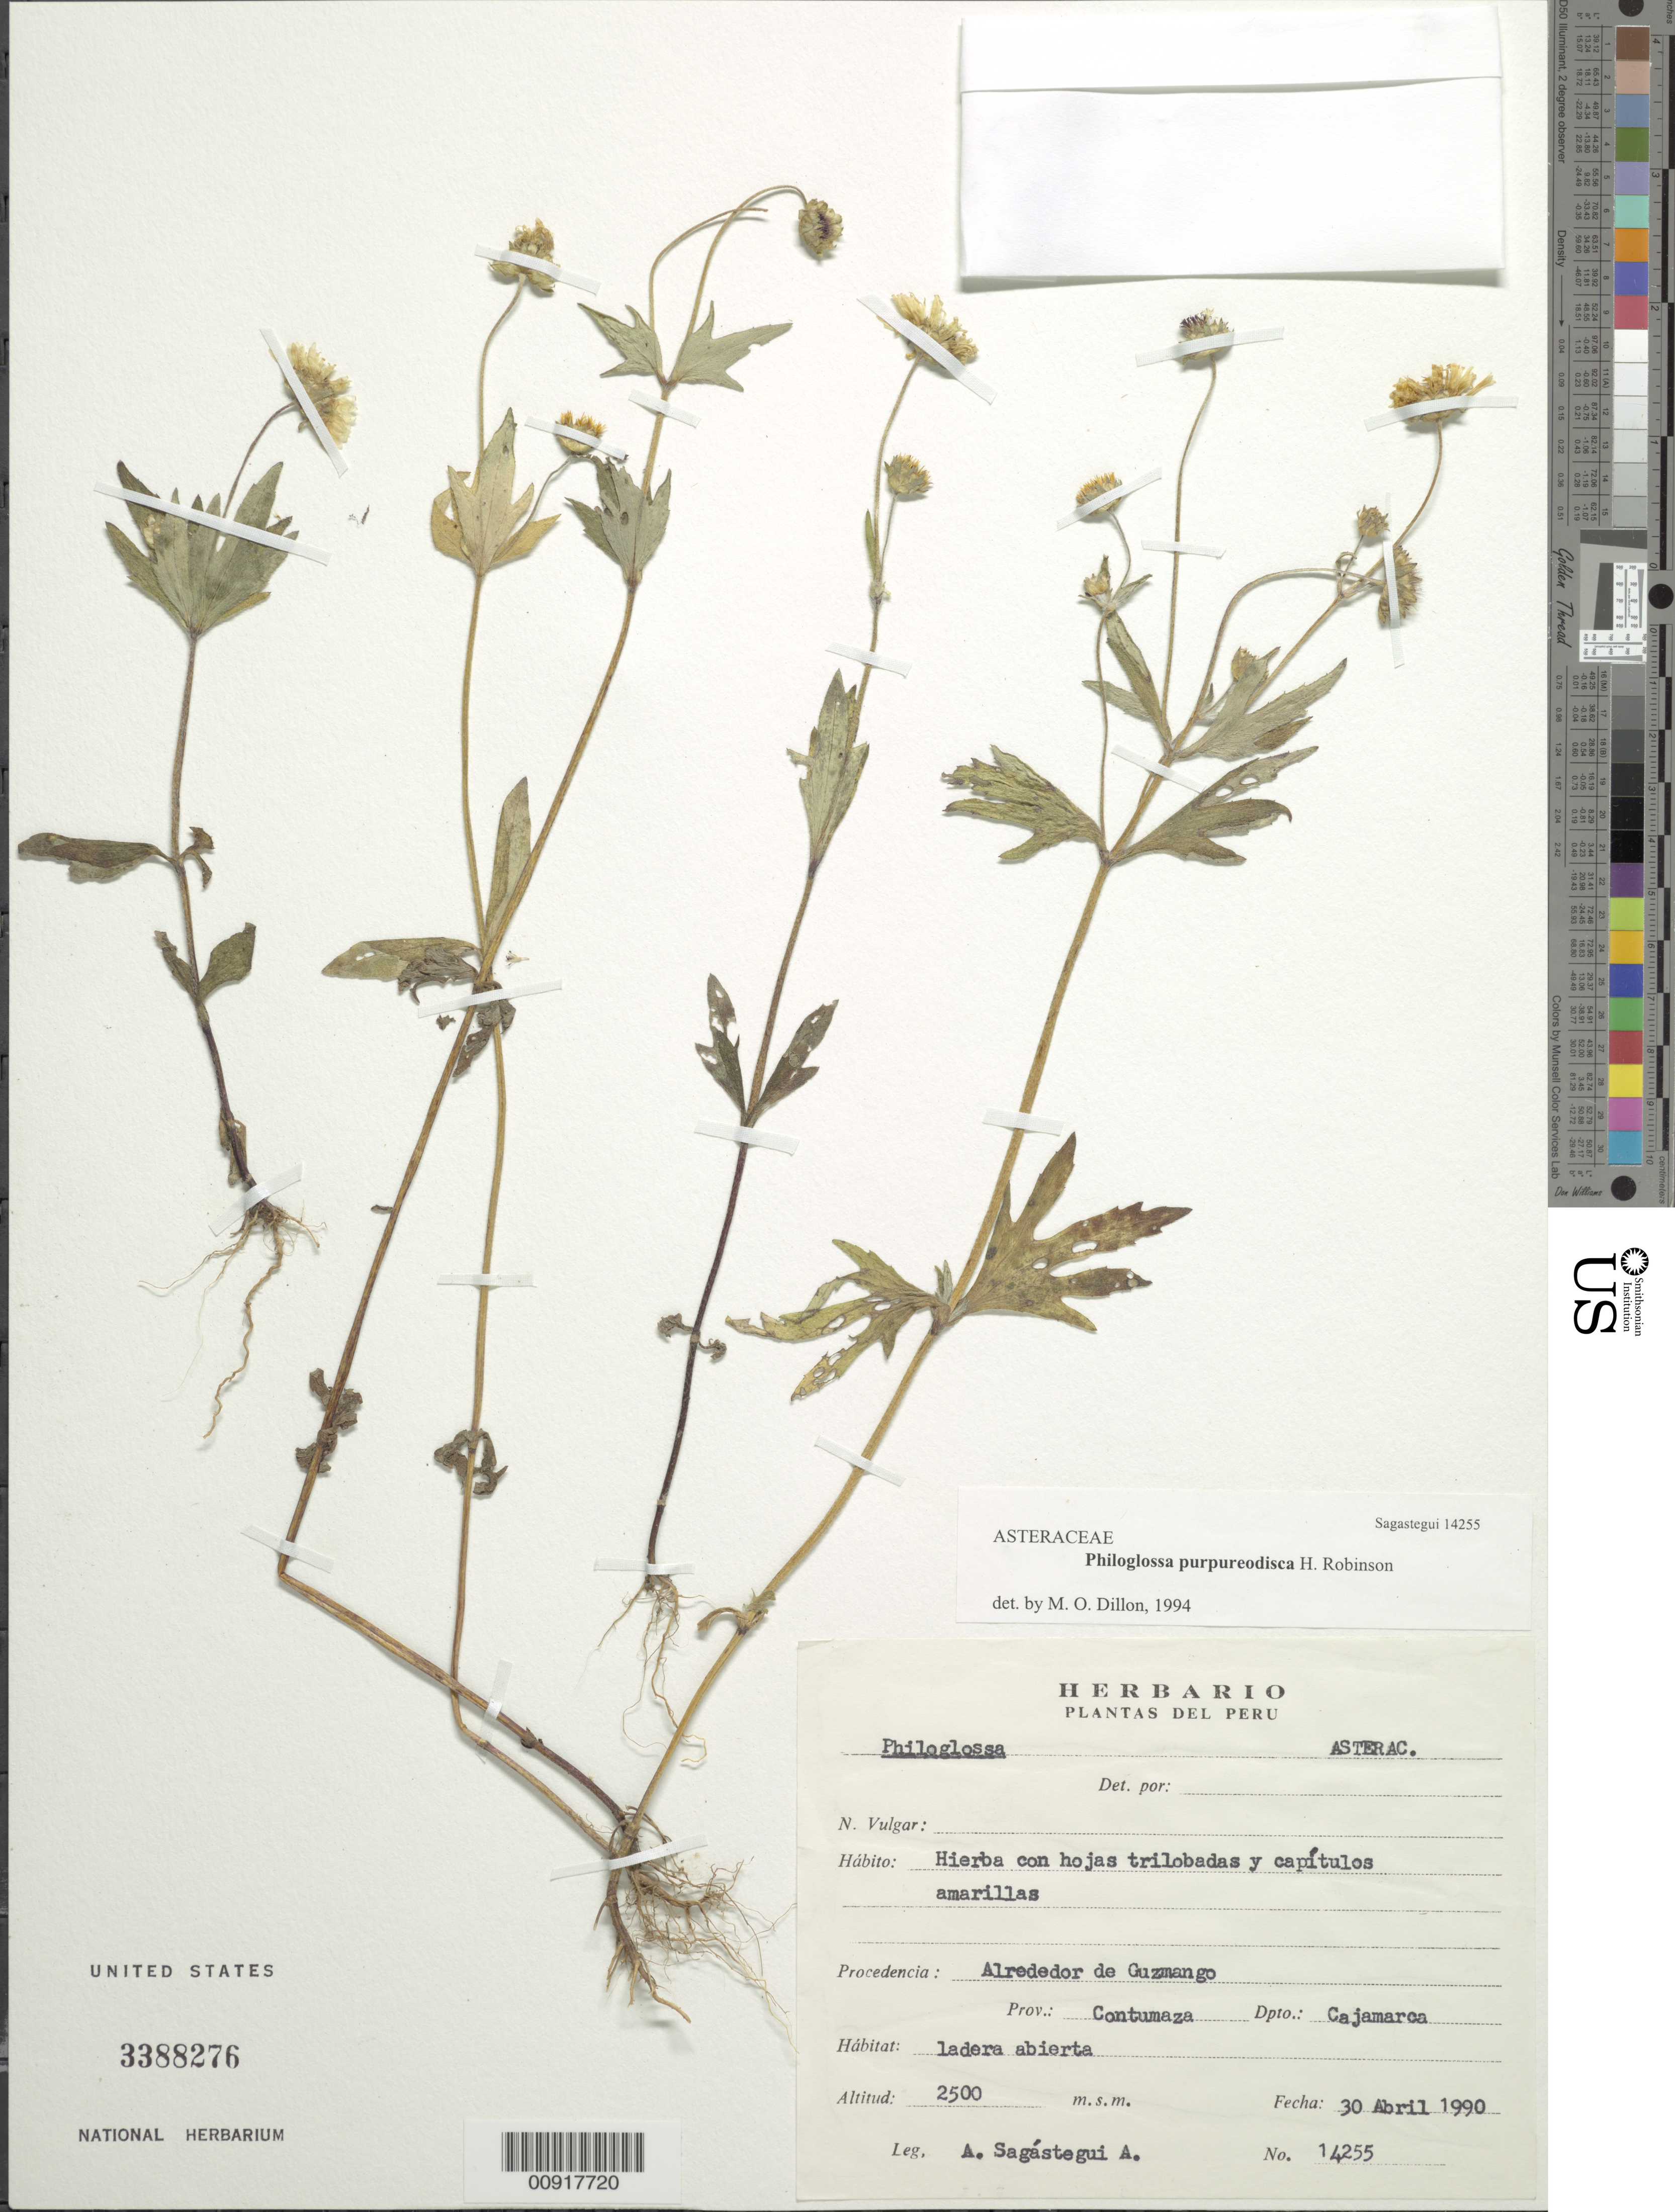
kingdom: Plantae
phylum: Tracheophyta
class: Magnoliopsida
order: Asterales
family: Asteraceae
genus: Philoglossa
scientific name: Philoglossa purpureodisca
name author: H. Rob.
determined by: Dillon, M. O.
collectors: A. Sagástegui A.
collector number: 14255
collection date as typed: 30 April 1990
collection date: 1990-04-30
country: Peru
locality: Prov. Contumazá, Dpto. Cajamarca, Guzmango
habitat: Ladera abierta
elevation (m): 2500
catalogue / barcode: US 3388276